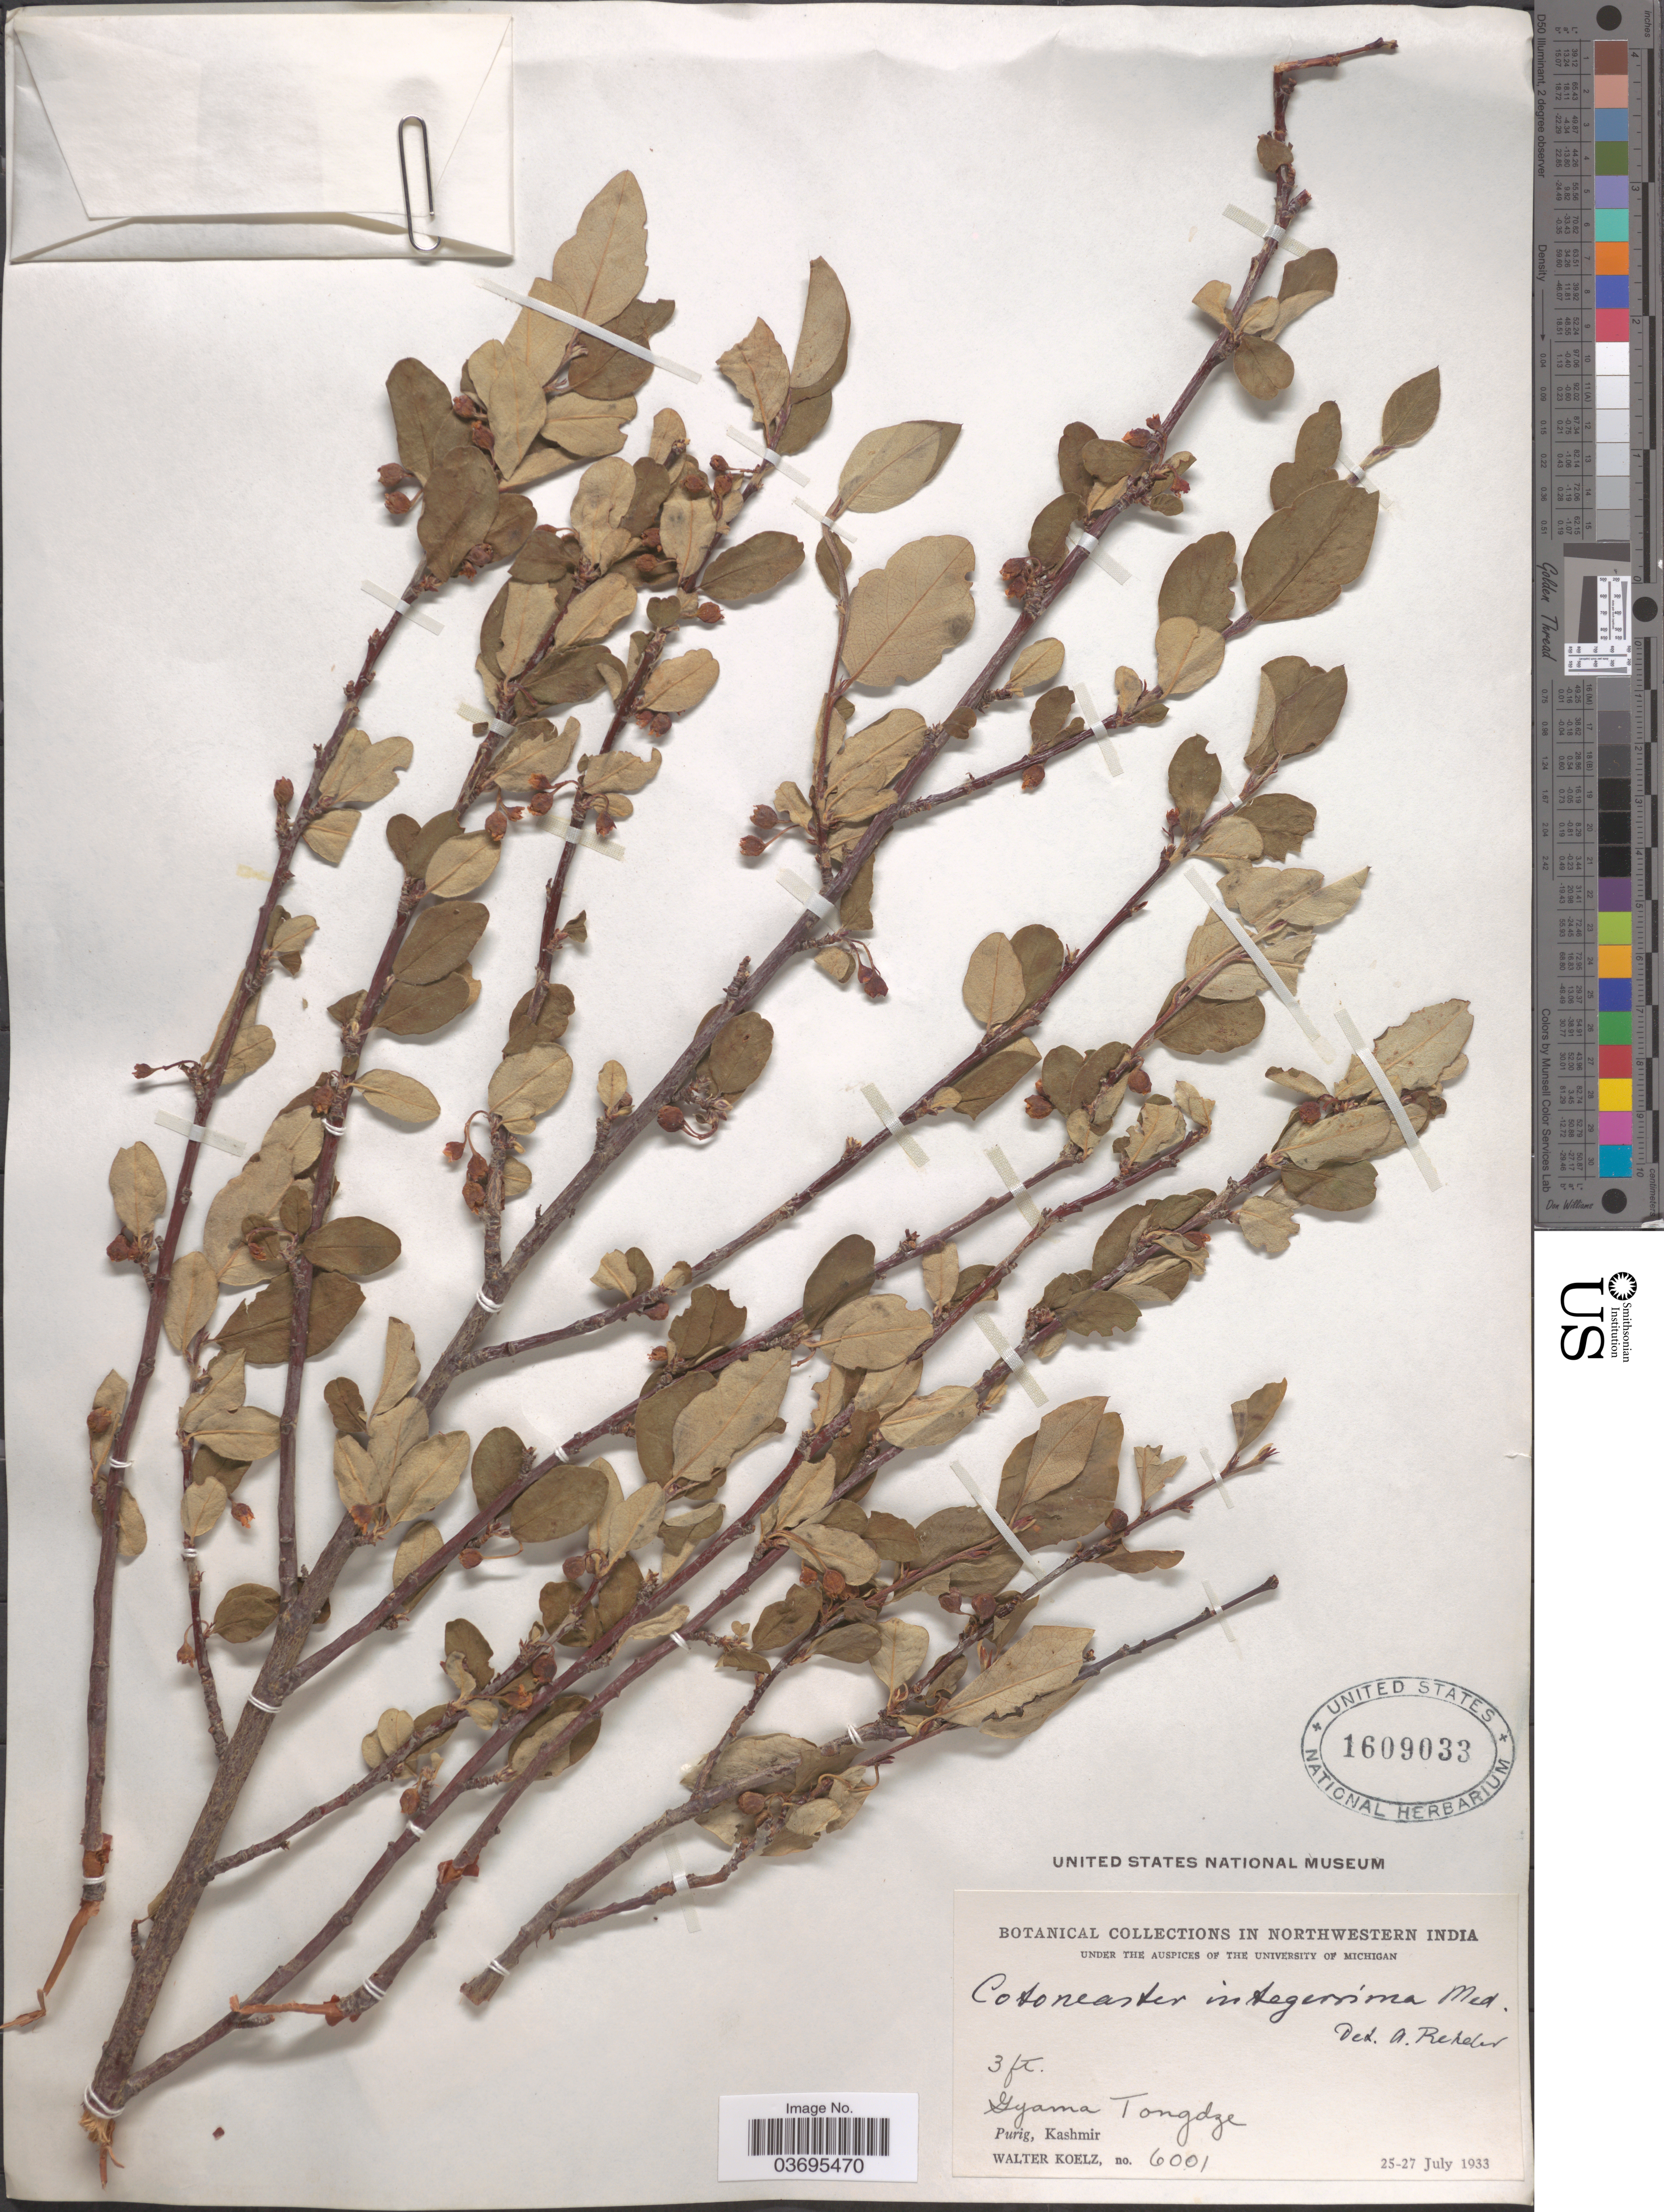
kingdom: Plantae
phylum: Tracheophyta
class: Magnoliopsida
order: Rosales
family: Rosaceae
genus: Cotoneaster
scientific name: Cotoneaster integerrimus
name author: Medik.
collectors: W. N. Koelz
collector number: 6001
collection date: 1933-07-25/1933-07-27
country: India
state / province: Jammu and Kashmir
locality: Northwestern India. Gyama Tongdze. Purig, Kashmir.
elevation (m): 1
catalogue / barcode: US 1609033